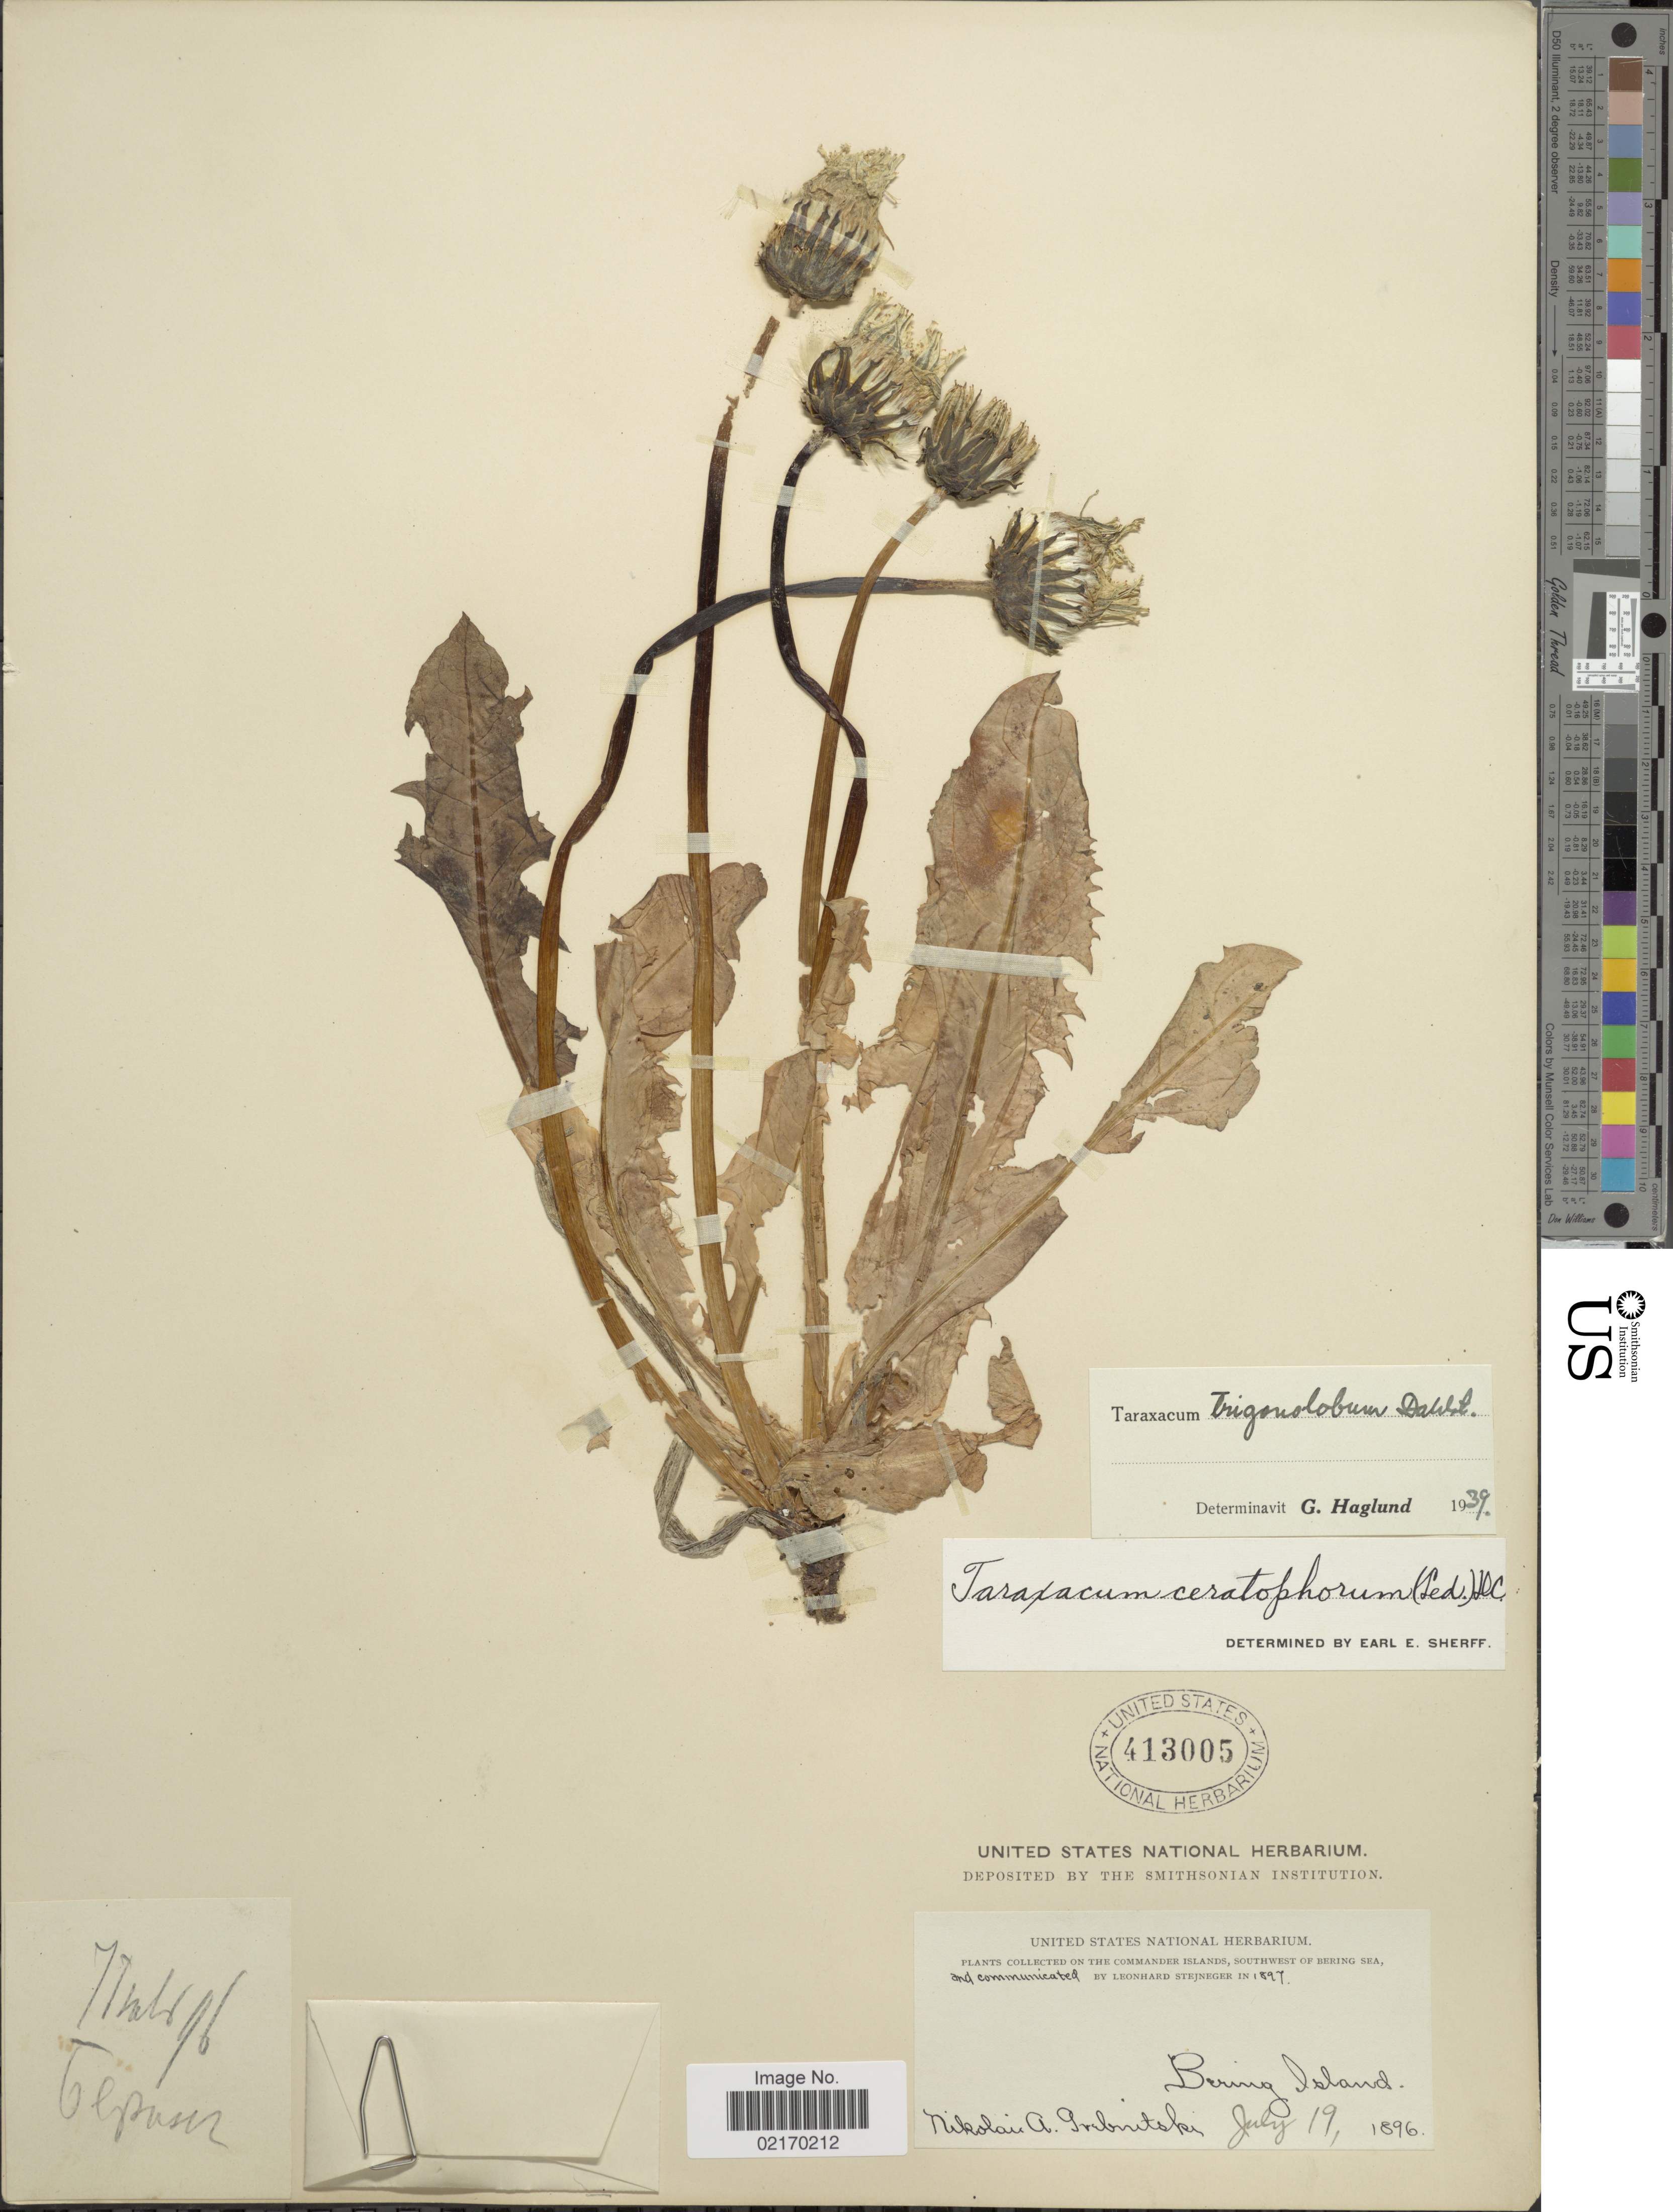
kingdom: Plantae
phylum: Tracheophyta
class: Magnoliopsida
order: Asterales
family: Asteraceae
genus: Taraxacum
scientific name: Taraxacum trigonolobum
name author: Dahlst.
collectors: N. Grebritski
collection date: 1896-07-19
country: Russian Federation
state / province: Kamchatka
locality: Bering Island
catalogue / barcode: US 413005